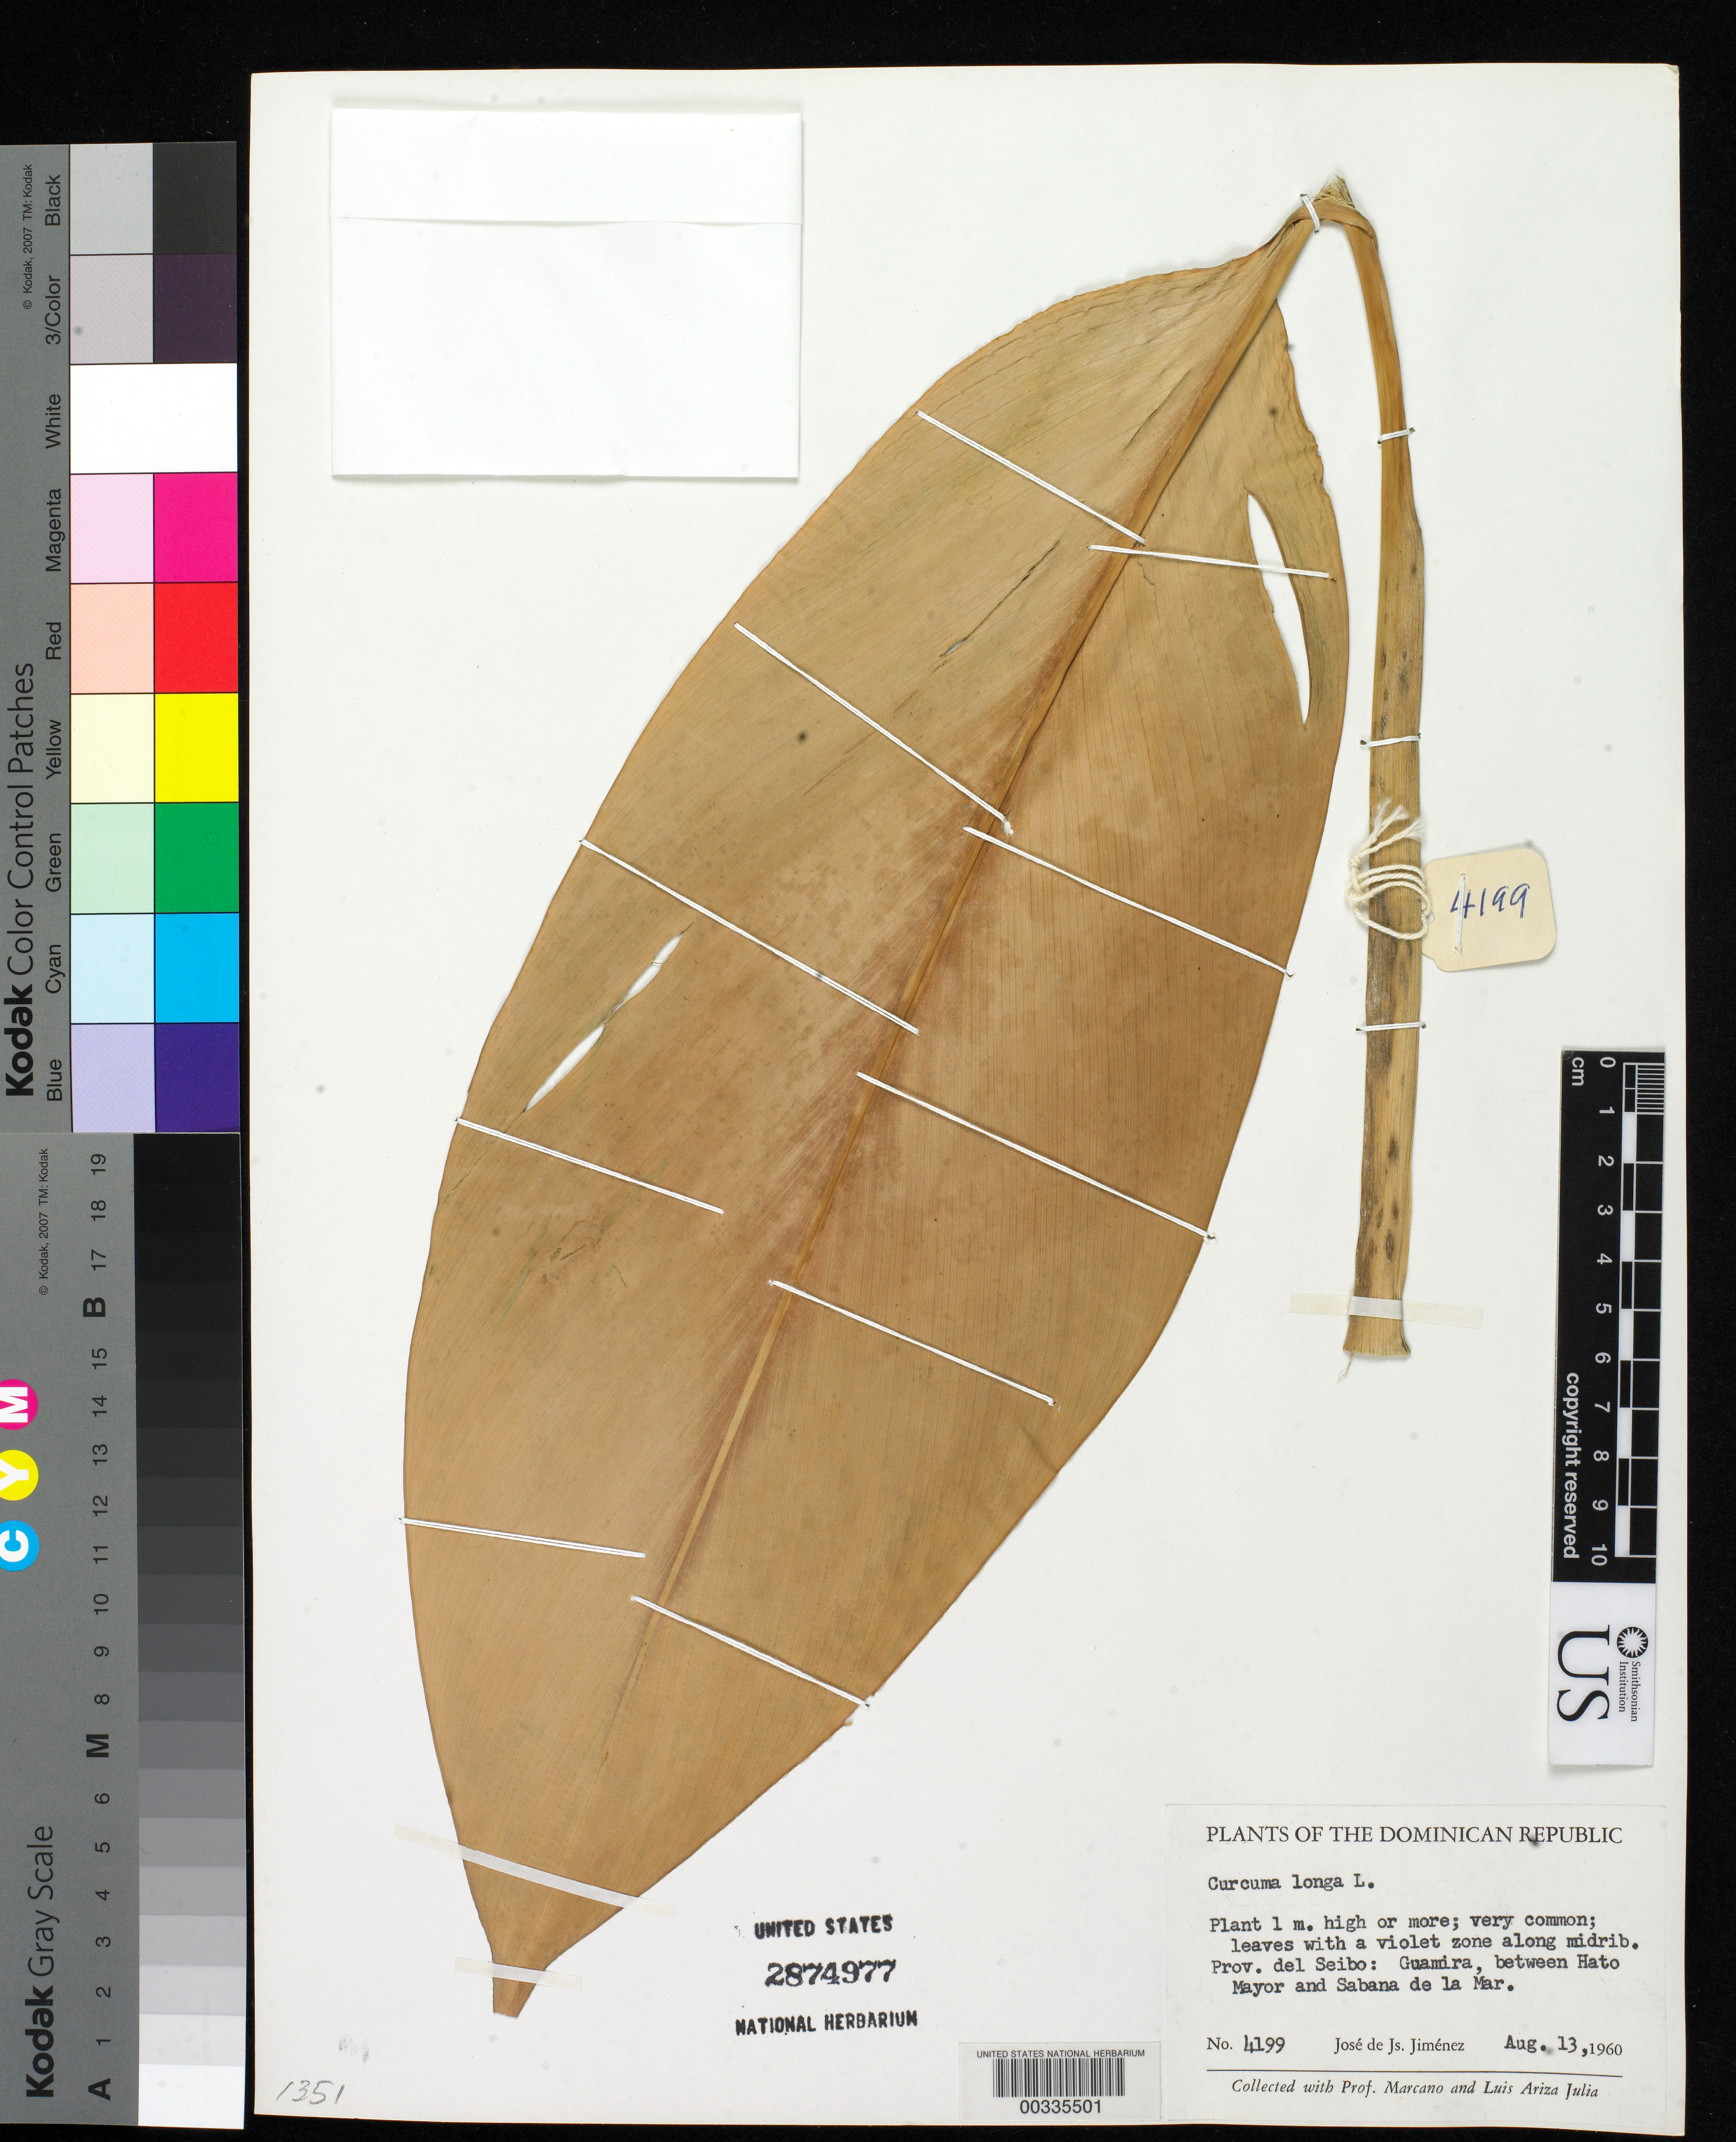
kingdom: Plantae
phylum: Tracheophyta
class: Liliopsida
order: Zingiberales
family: Zingiberaceae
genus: Curcuma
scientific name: Curcuma longa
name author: L.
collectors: J. J. Jiménez Almonte, E. J. Marcano F. & L. Julia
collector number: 4199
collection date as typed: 13 Aug 1960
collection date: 1960-08-13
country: Dominican Republic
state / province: El Seíbo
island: Hispaniola Island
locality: Prov del seibo, guamira, between hato mayor and sabana de la mar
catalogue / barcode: US 2874977